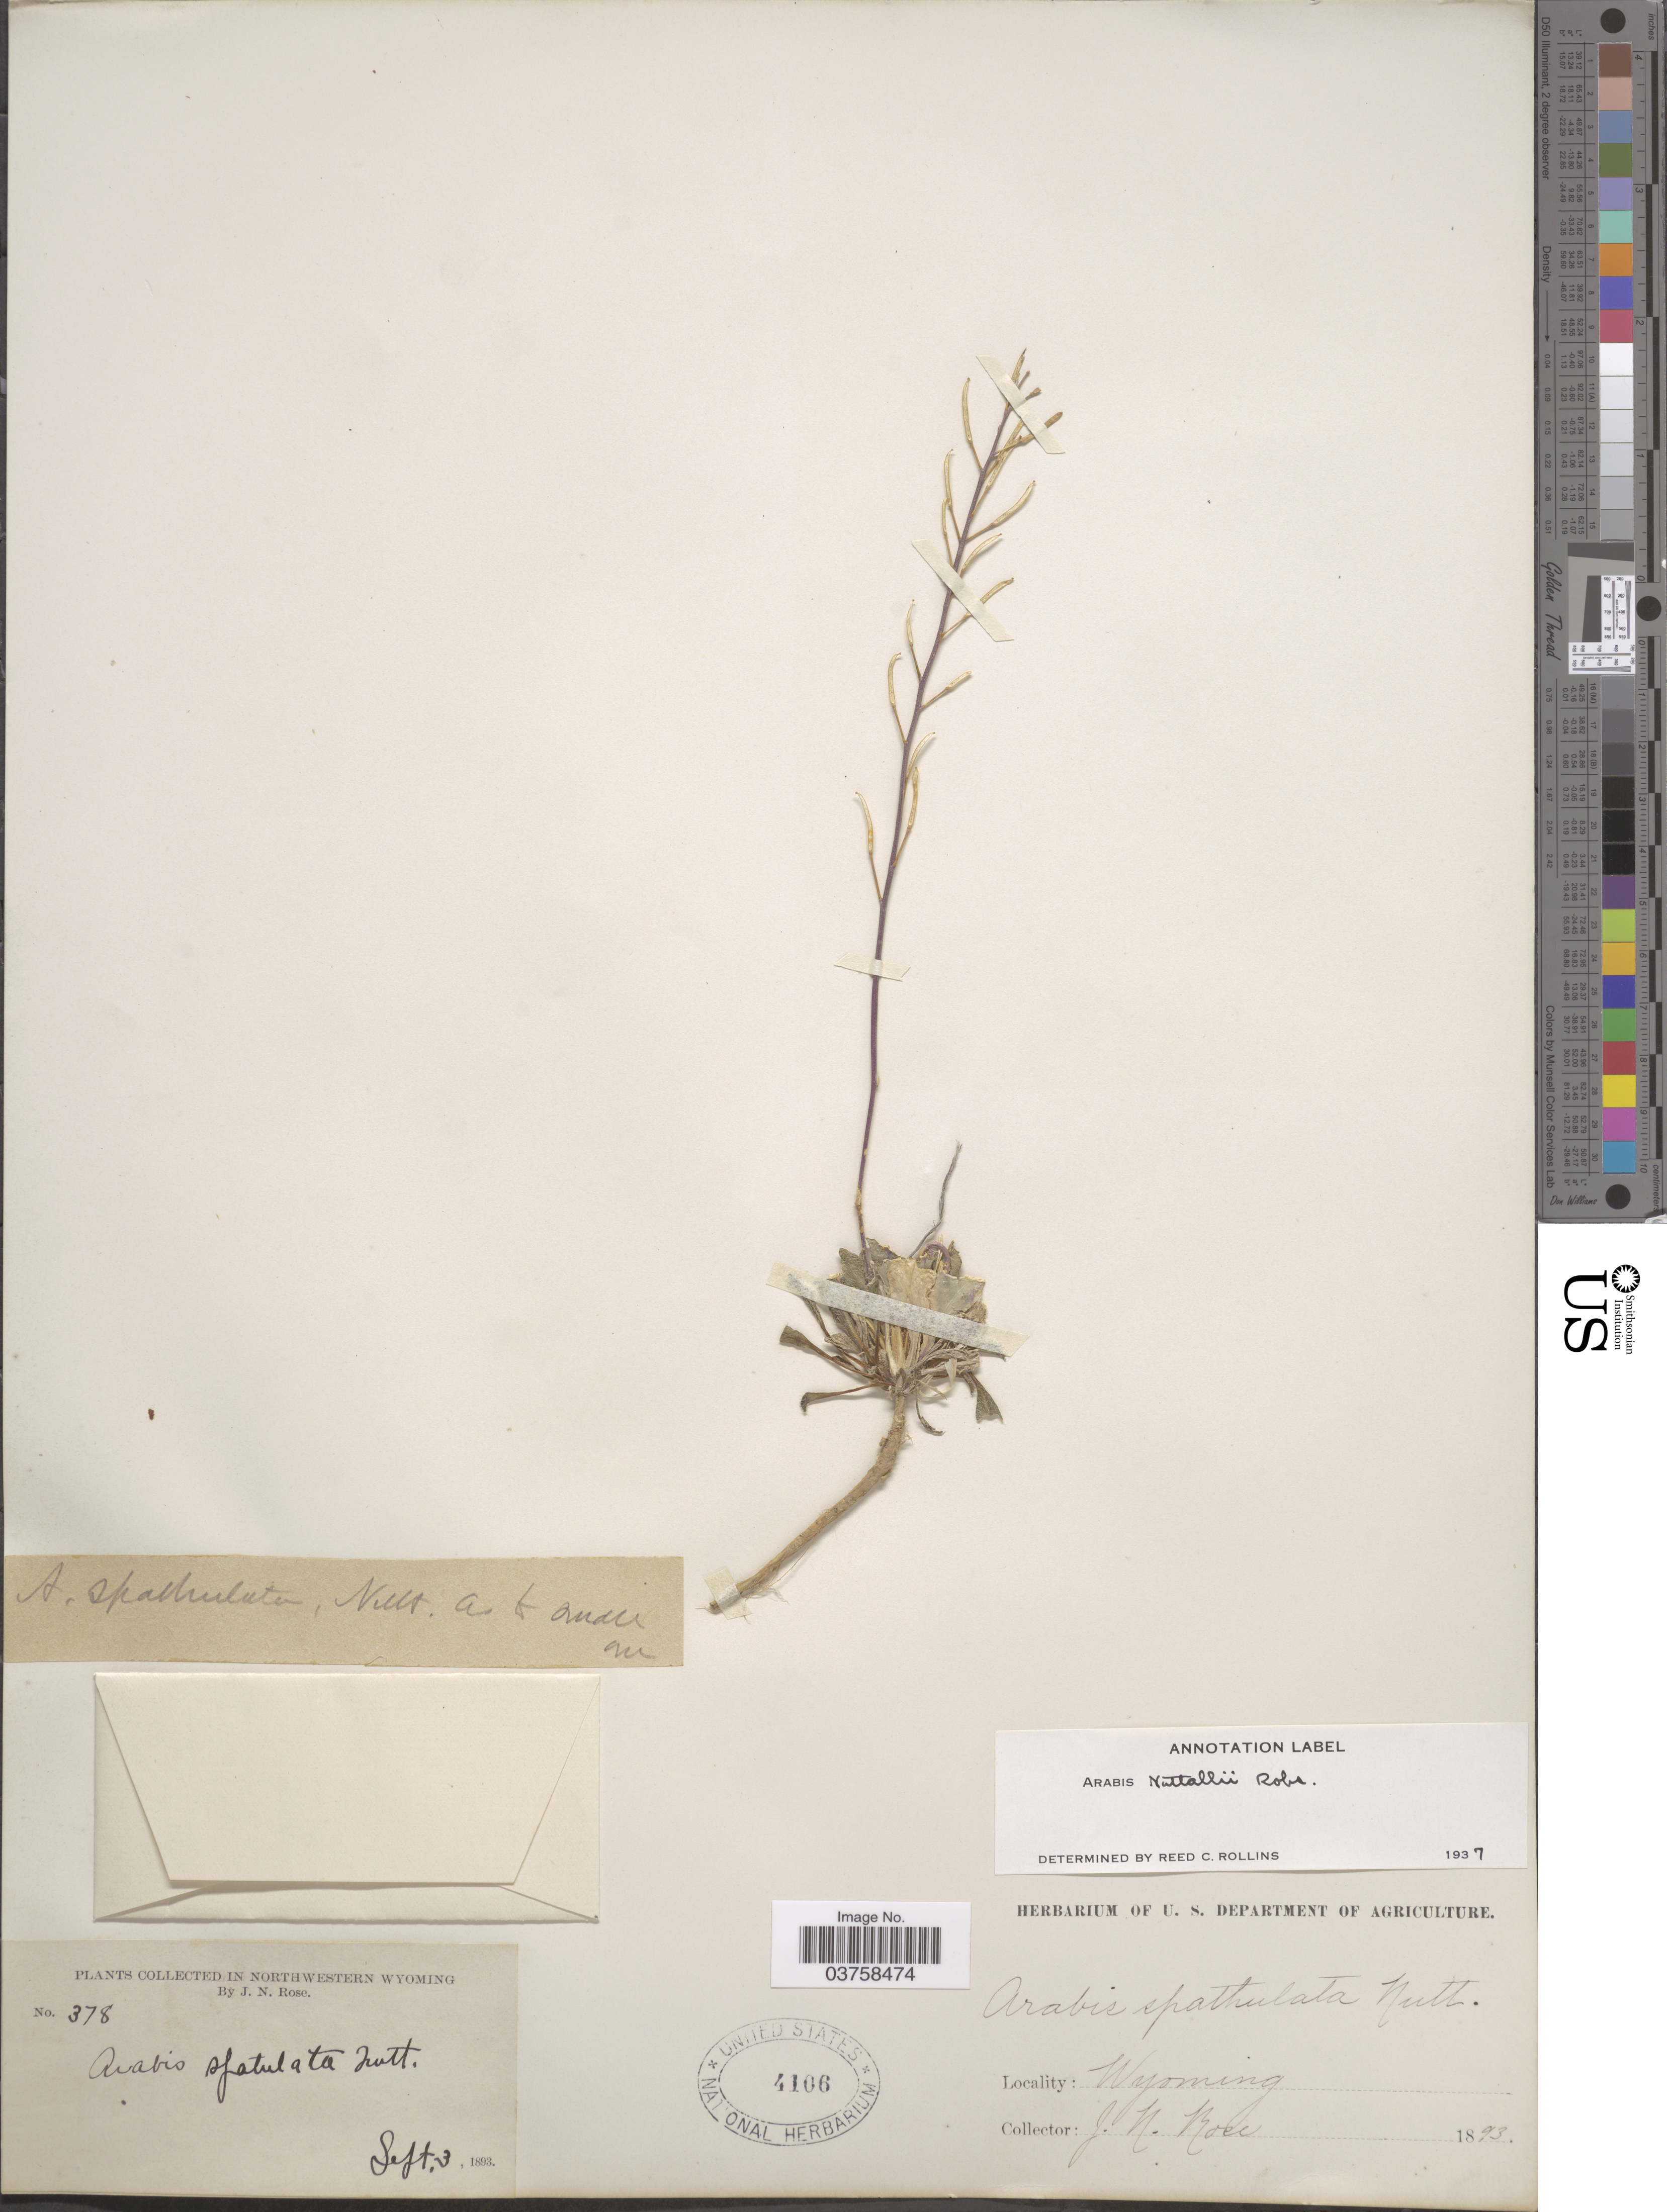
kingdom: Plantae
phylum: Tracheophyta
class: Magnoliopsida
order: Brassicales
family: Brassicaceae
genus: Arabis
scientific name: Arabis nuttallii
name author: B.L. Rob.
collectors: J. N. Rose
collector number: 378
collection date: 1893-09-03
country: United States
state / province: Wyoming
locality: In Norhtwestern Wyoming.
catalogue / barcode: US 4106